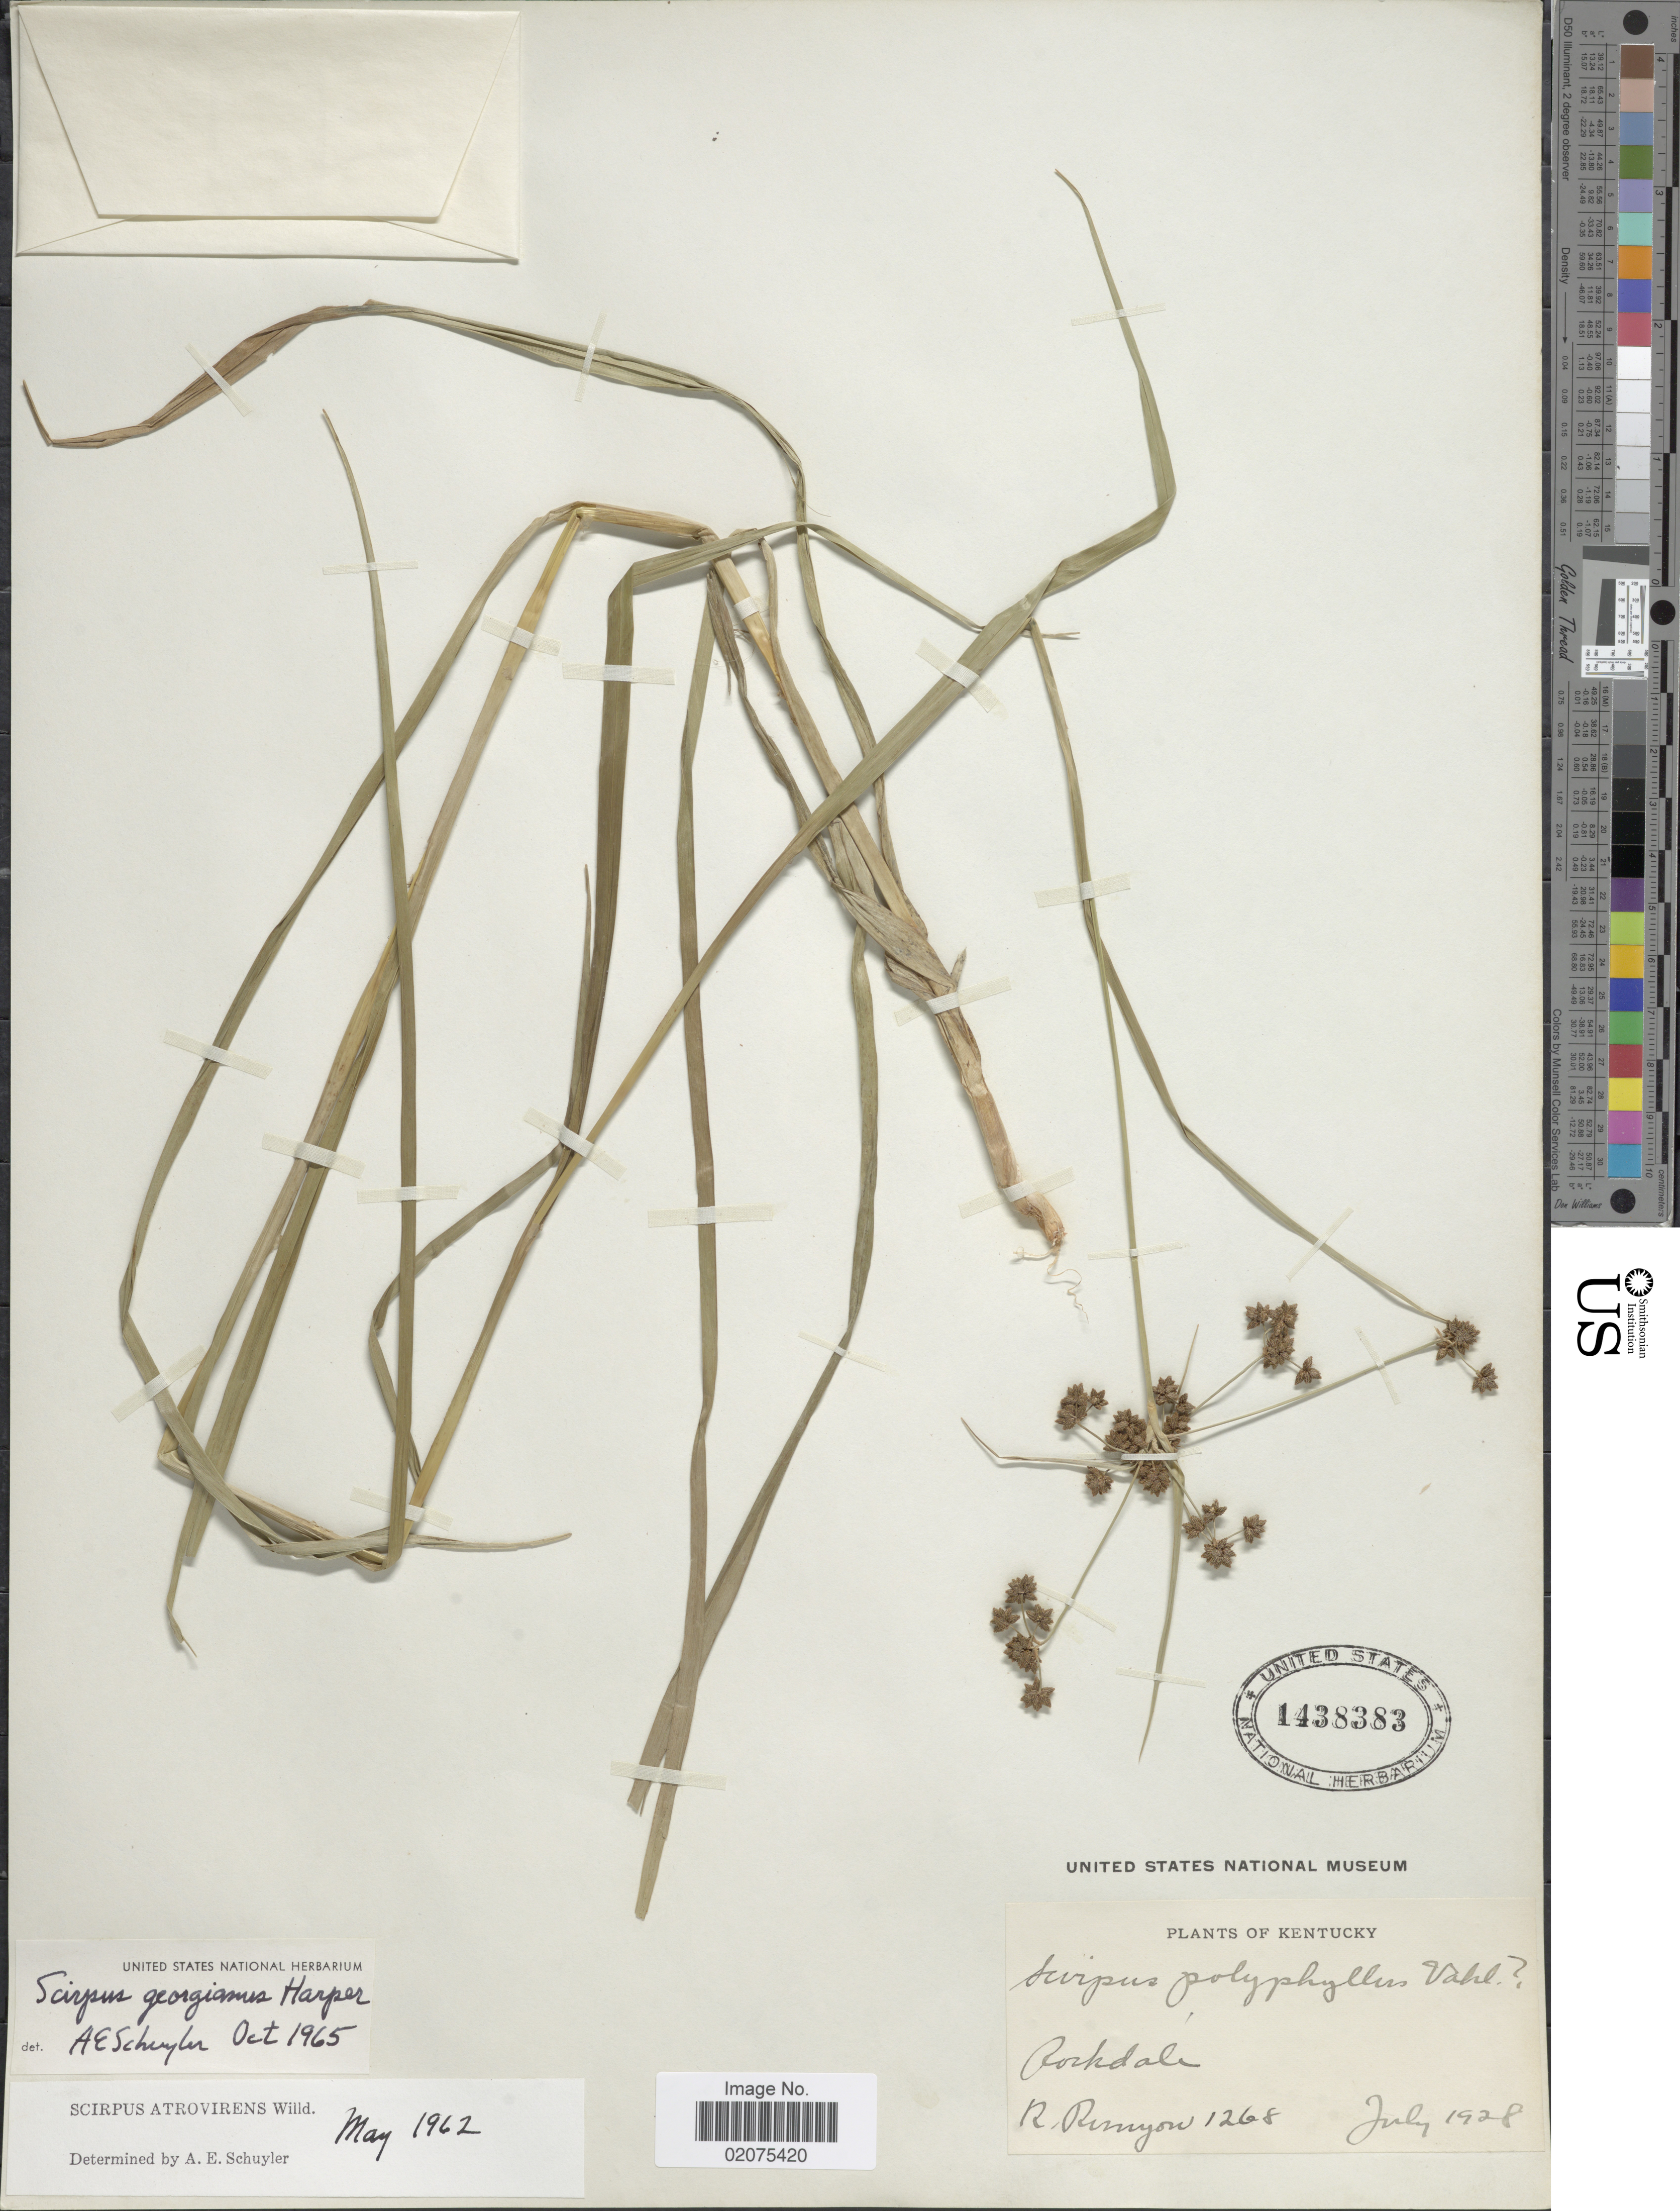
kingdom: Plantae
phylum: Tracheophyta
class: Liliopsida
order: Poales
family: Cyperaceae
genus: Scirpus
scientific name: Scirpus georgianus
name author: R.M. Harper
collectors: R. Runyon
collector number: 1268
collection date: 1928-07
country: United States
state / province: Kentucky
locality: Rockdale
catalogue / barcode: US 1438383